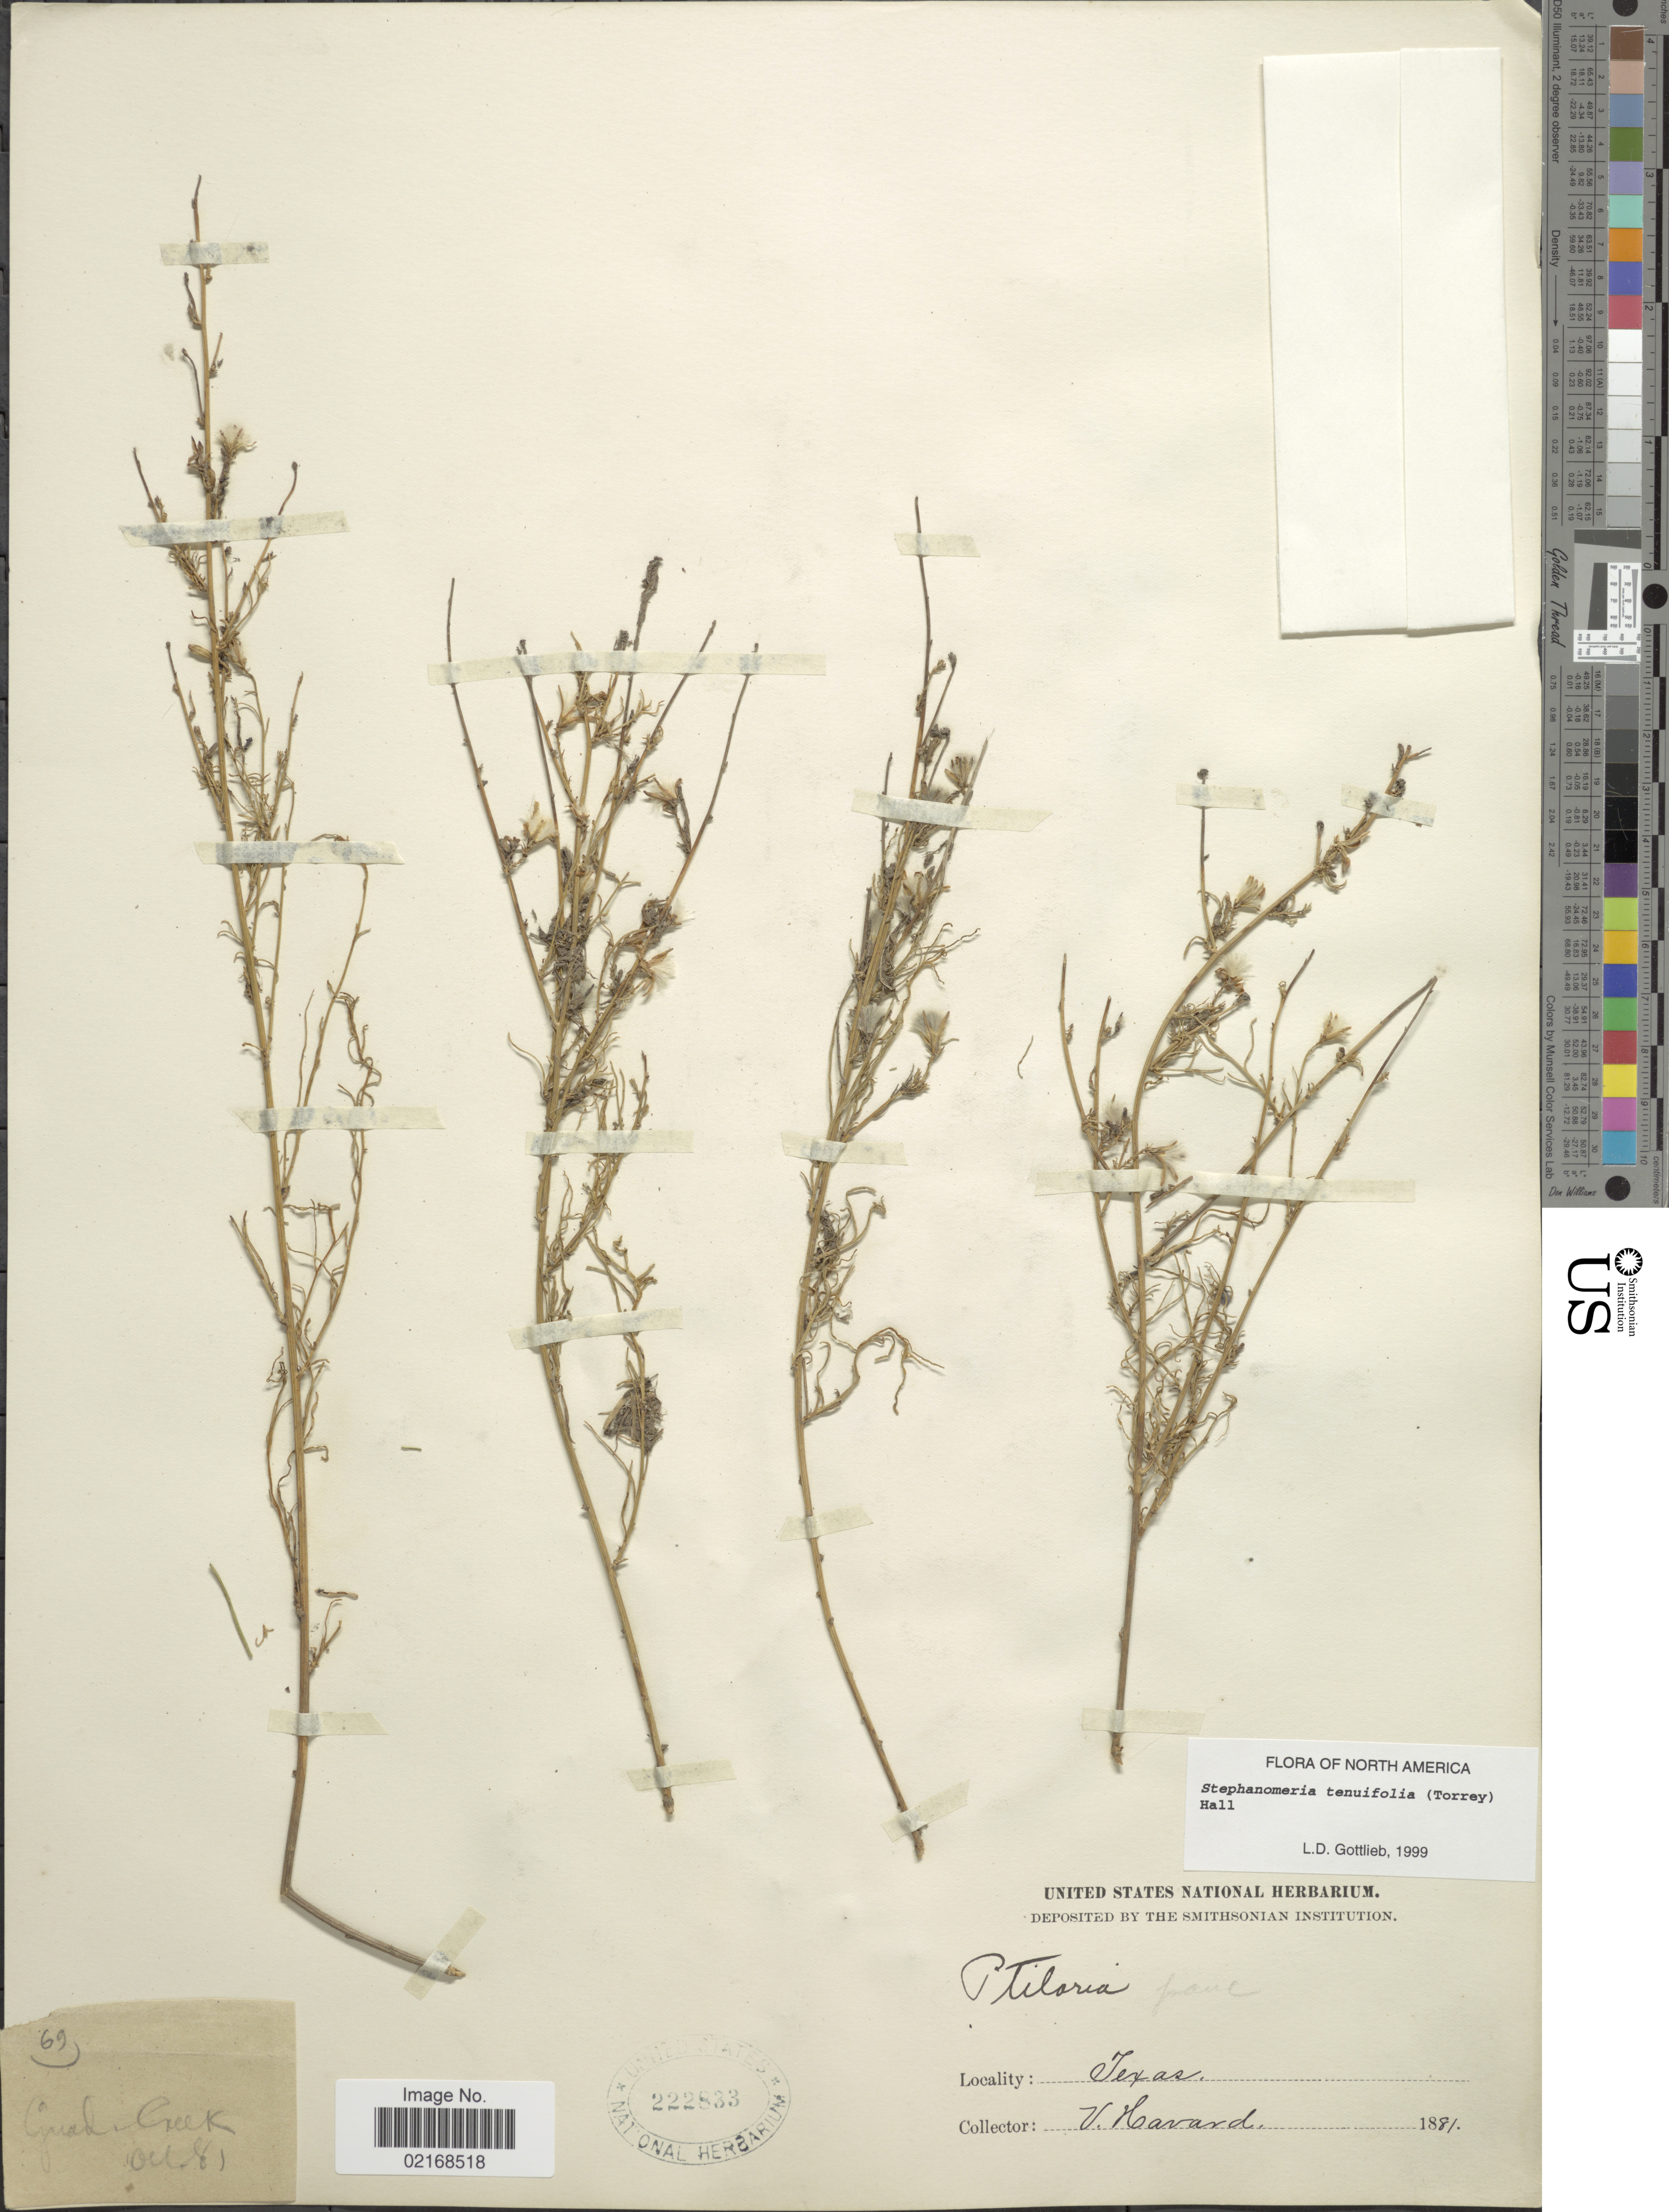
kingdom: Plantae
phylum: Tracheophyta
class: Magnoliopsida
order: Asterales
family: Asteraceae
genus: Stephanomeria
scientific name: Stephanomeria tenuifolia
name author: (Torr.) H.M. Hall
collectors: V. Havard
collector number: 69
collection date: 1881-10-08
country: United States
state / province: Texas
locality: Guad. Creek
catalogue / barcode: US 222833